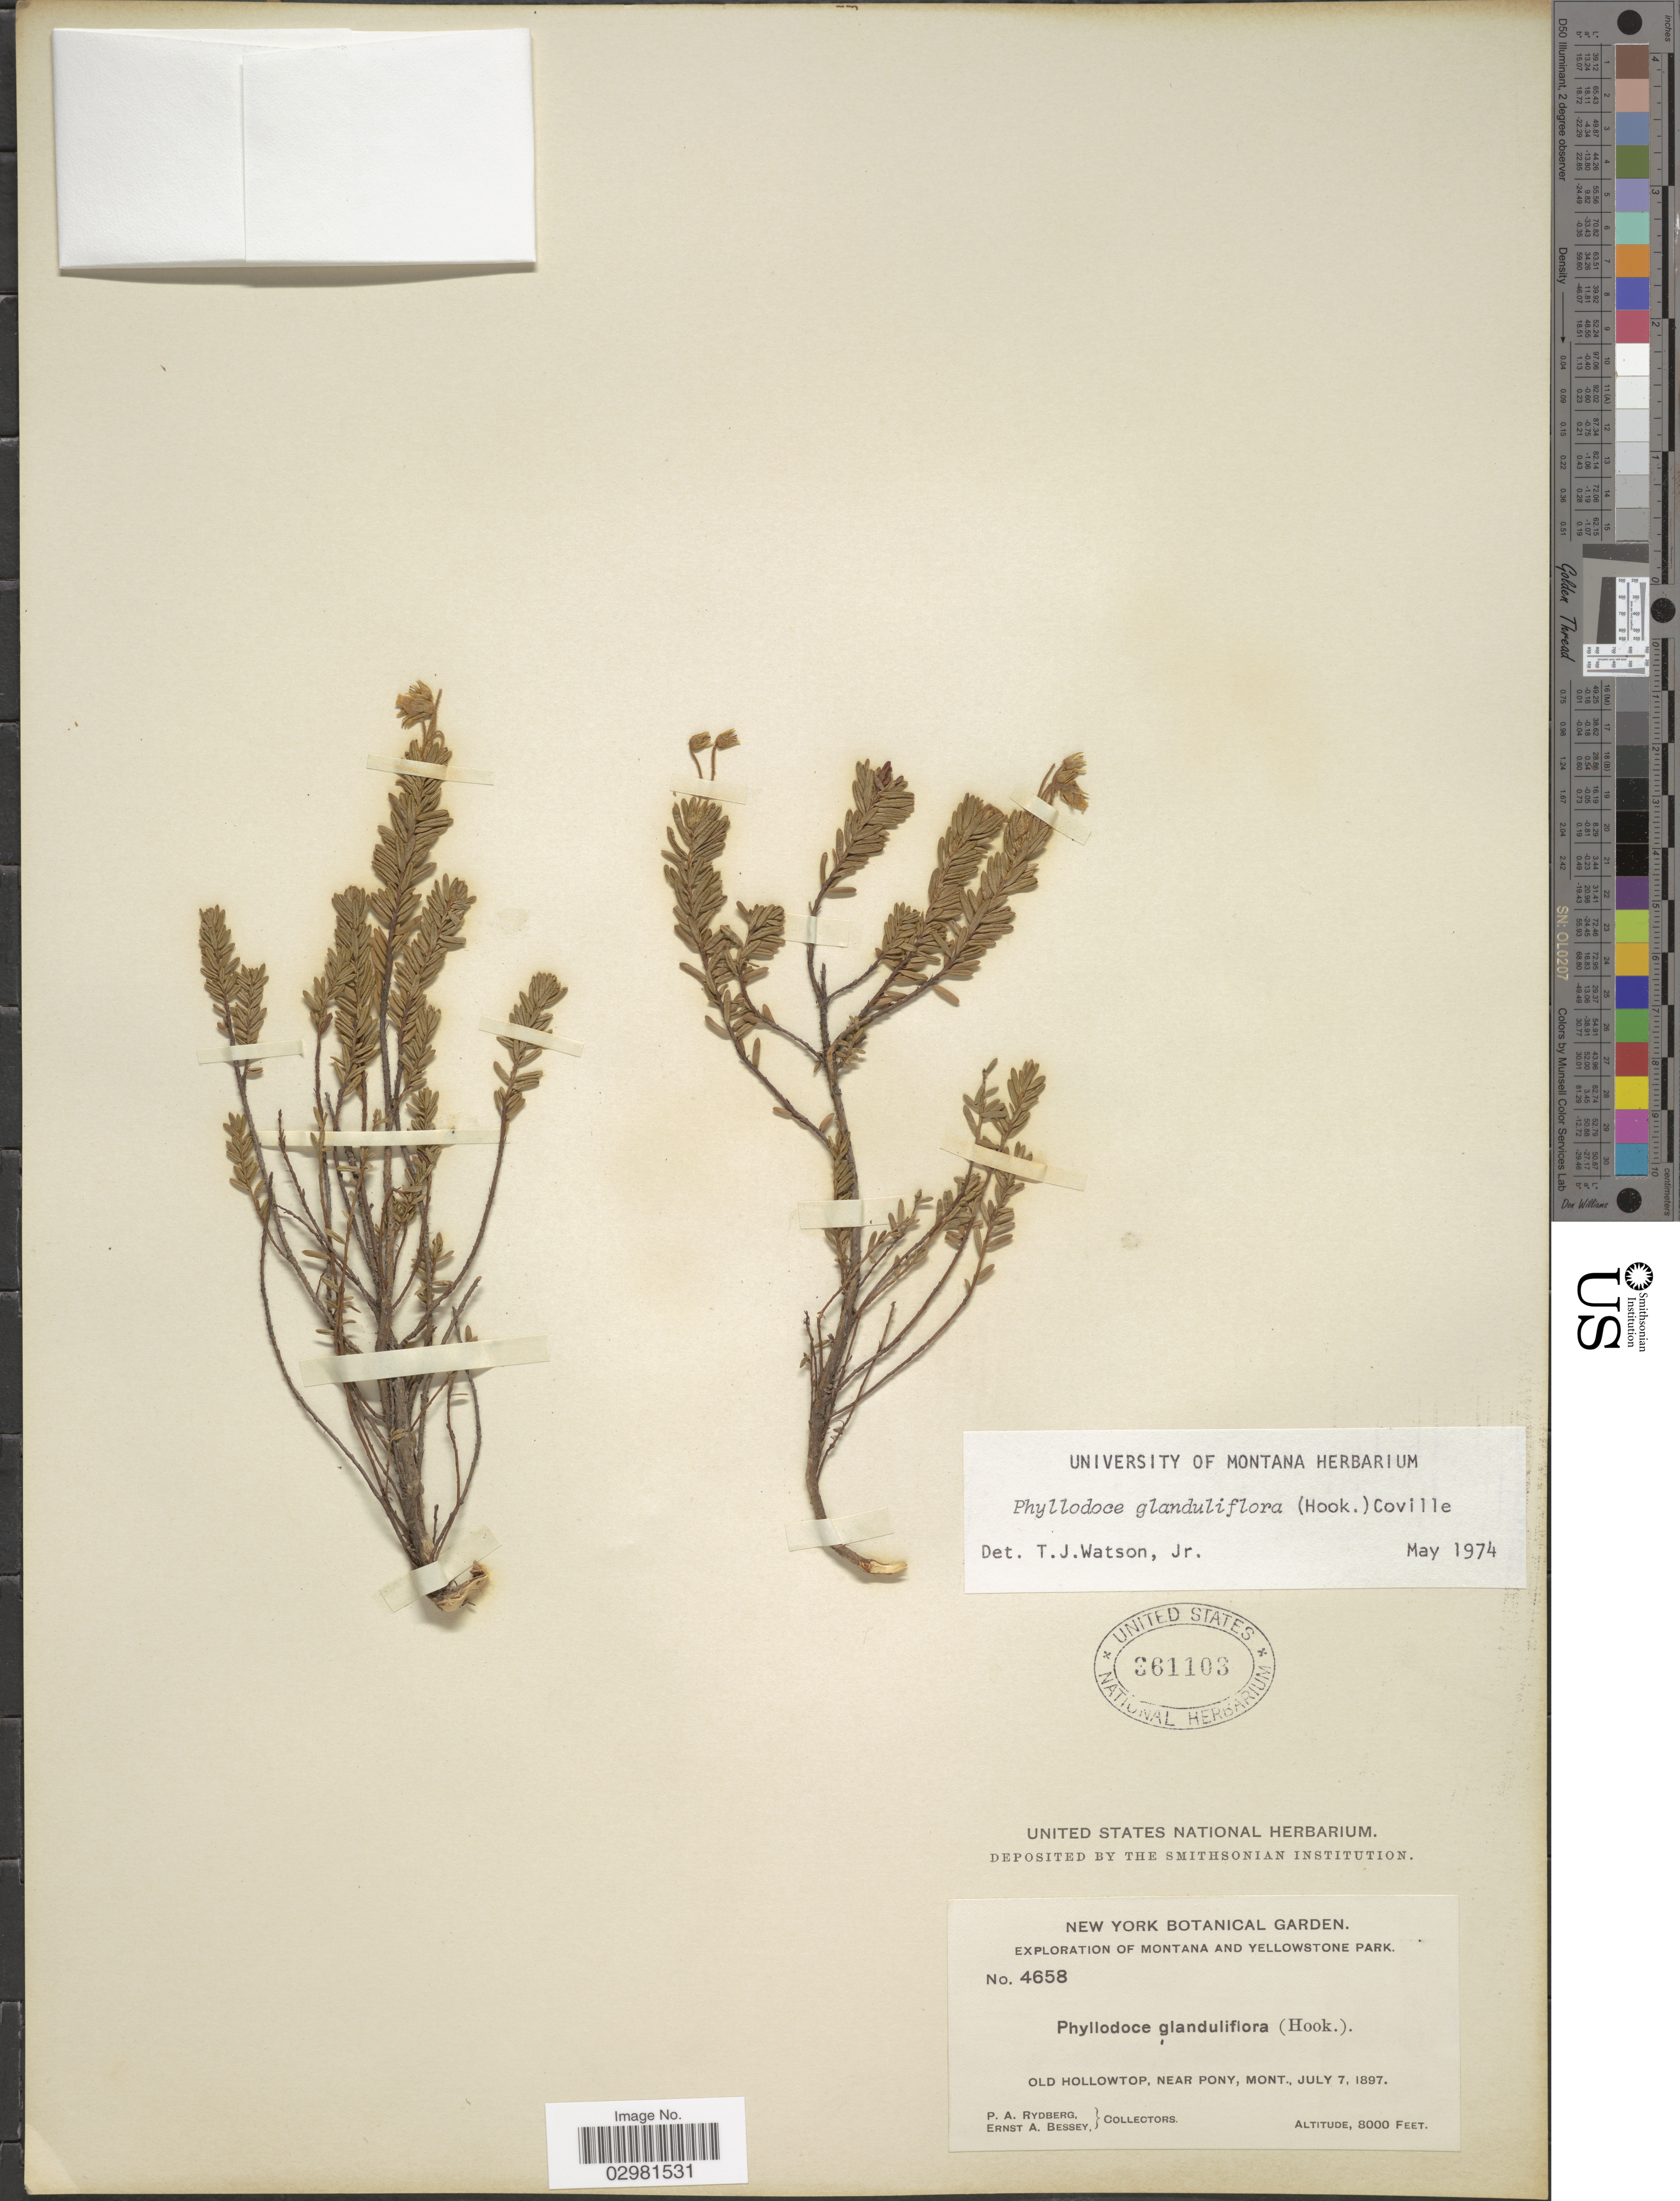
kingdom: Plantae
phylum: Tracheophyta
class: Magnoliopsida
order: Ericales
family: Ericaceae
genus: Phyllodoce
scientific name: Phyllodoce glanduliflora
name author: (Hook.) Coville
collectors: P. A. Rydberg & E. A. Bessey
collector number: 4658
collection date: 1897-07-07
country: United States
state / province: Montana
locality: Yellowstone Park, Old Hollowtop, near Pony, Mont.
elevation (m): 2438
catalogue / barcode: US 361103